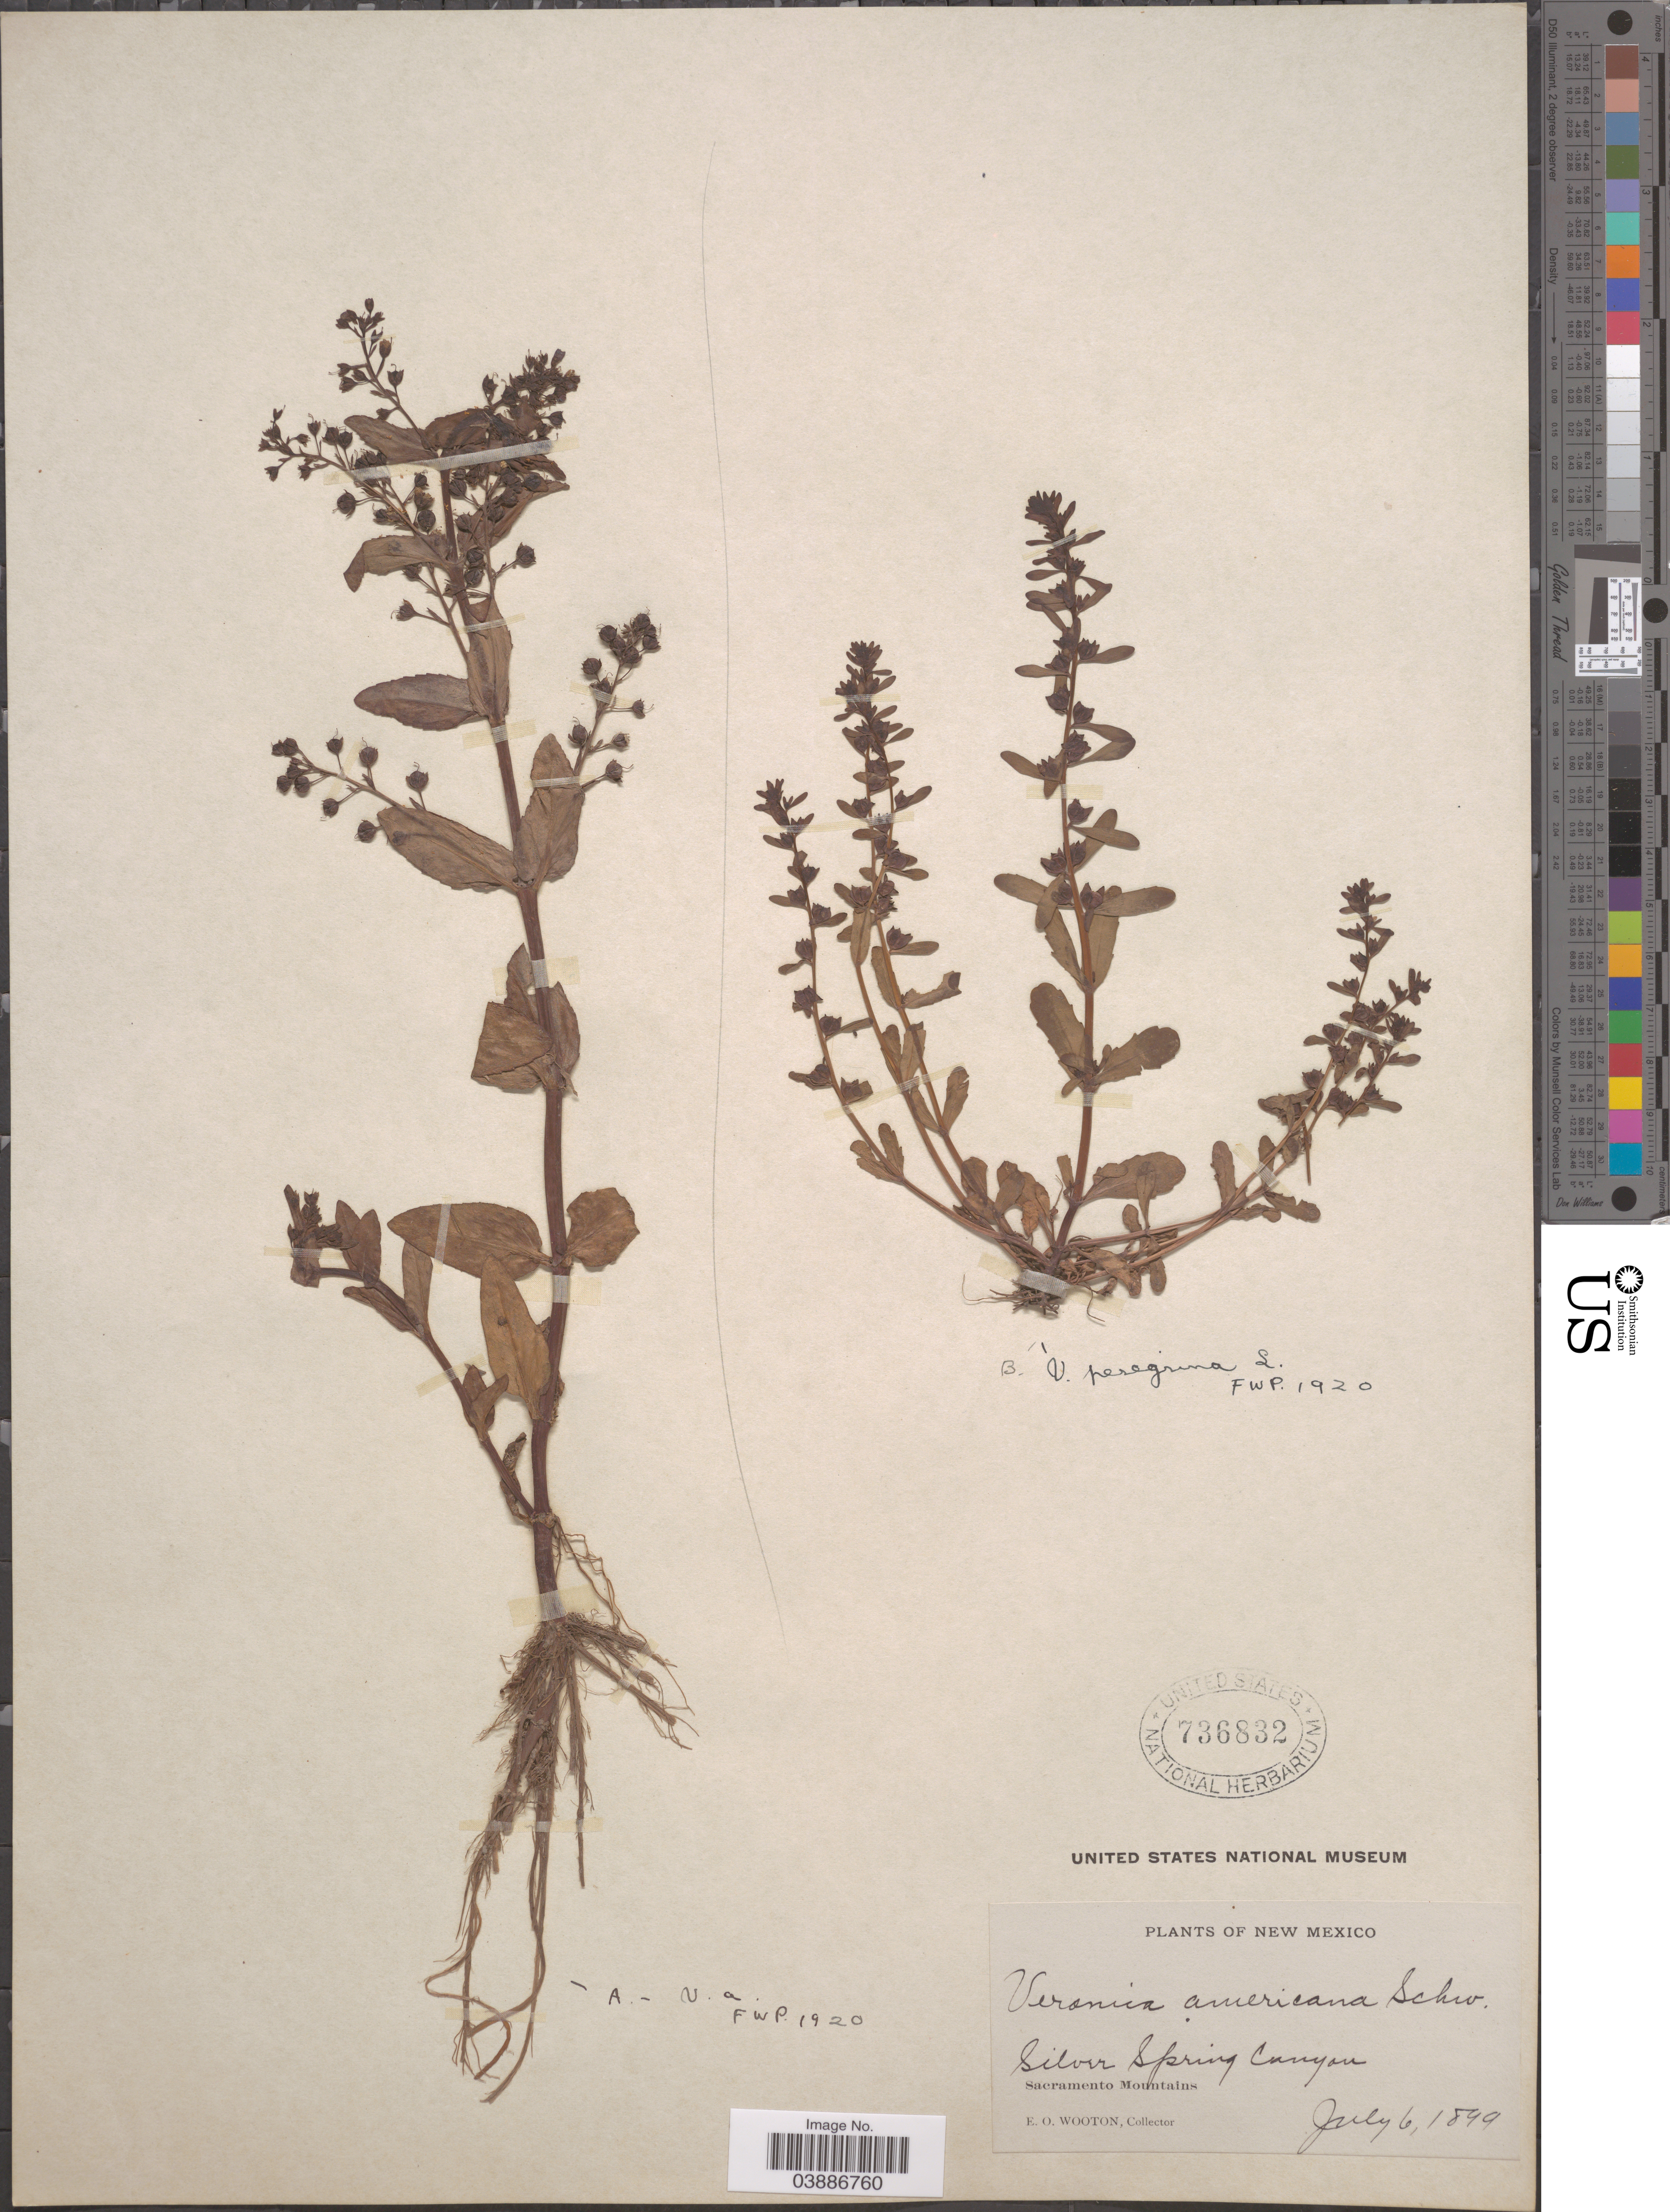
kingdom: Plantae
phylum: Tracheophyta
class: Magnoliopsida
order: Lamiales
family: Plantaginaceae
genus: Veronica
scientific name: Veronica americana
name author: Schwein. ex Benth.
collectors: E. O. Wooton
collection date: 1899-07-06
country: United States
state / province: New Mexico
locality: Silver Spring Canyon. Sacramento Mountains.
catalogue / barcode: US 736832